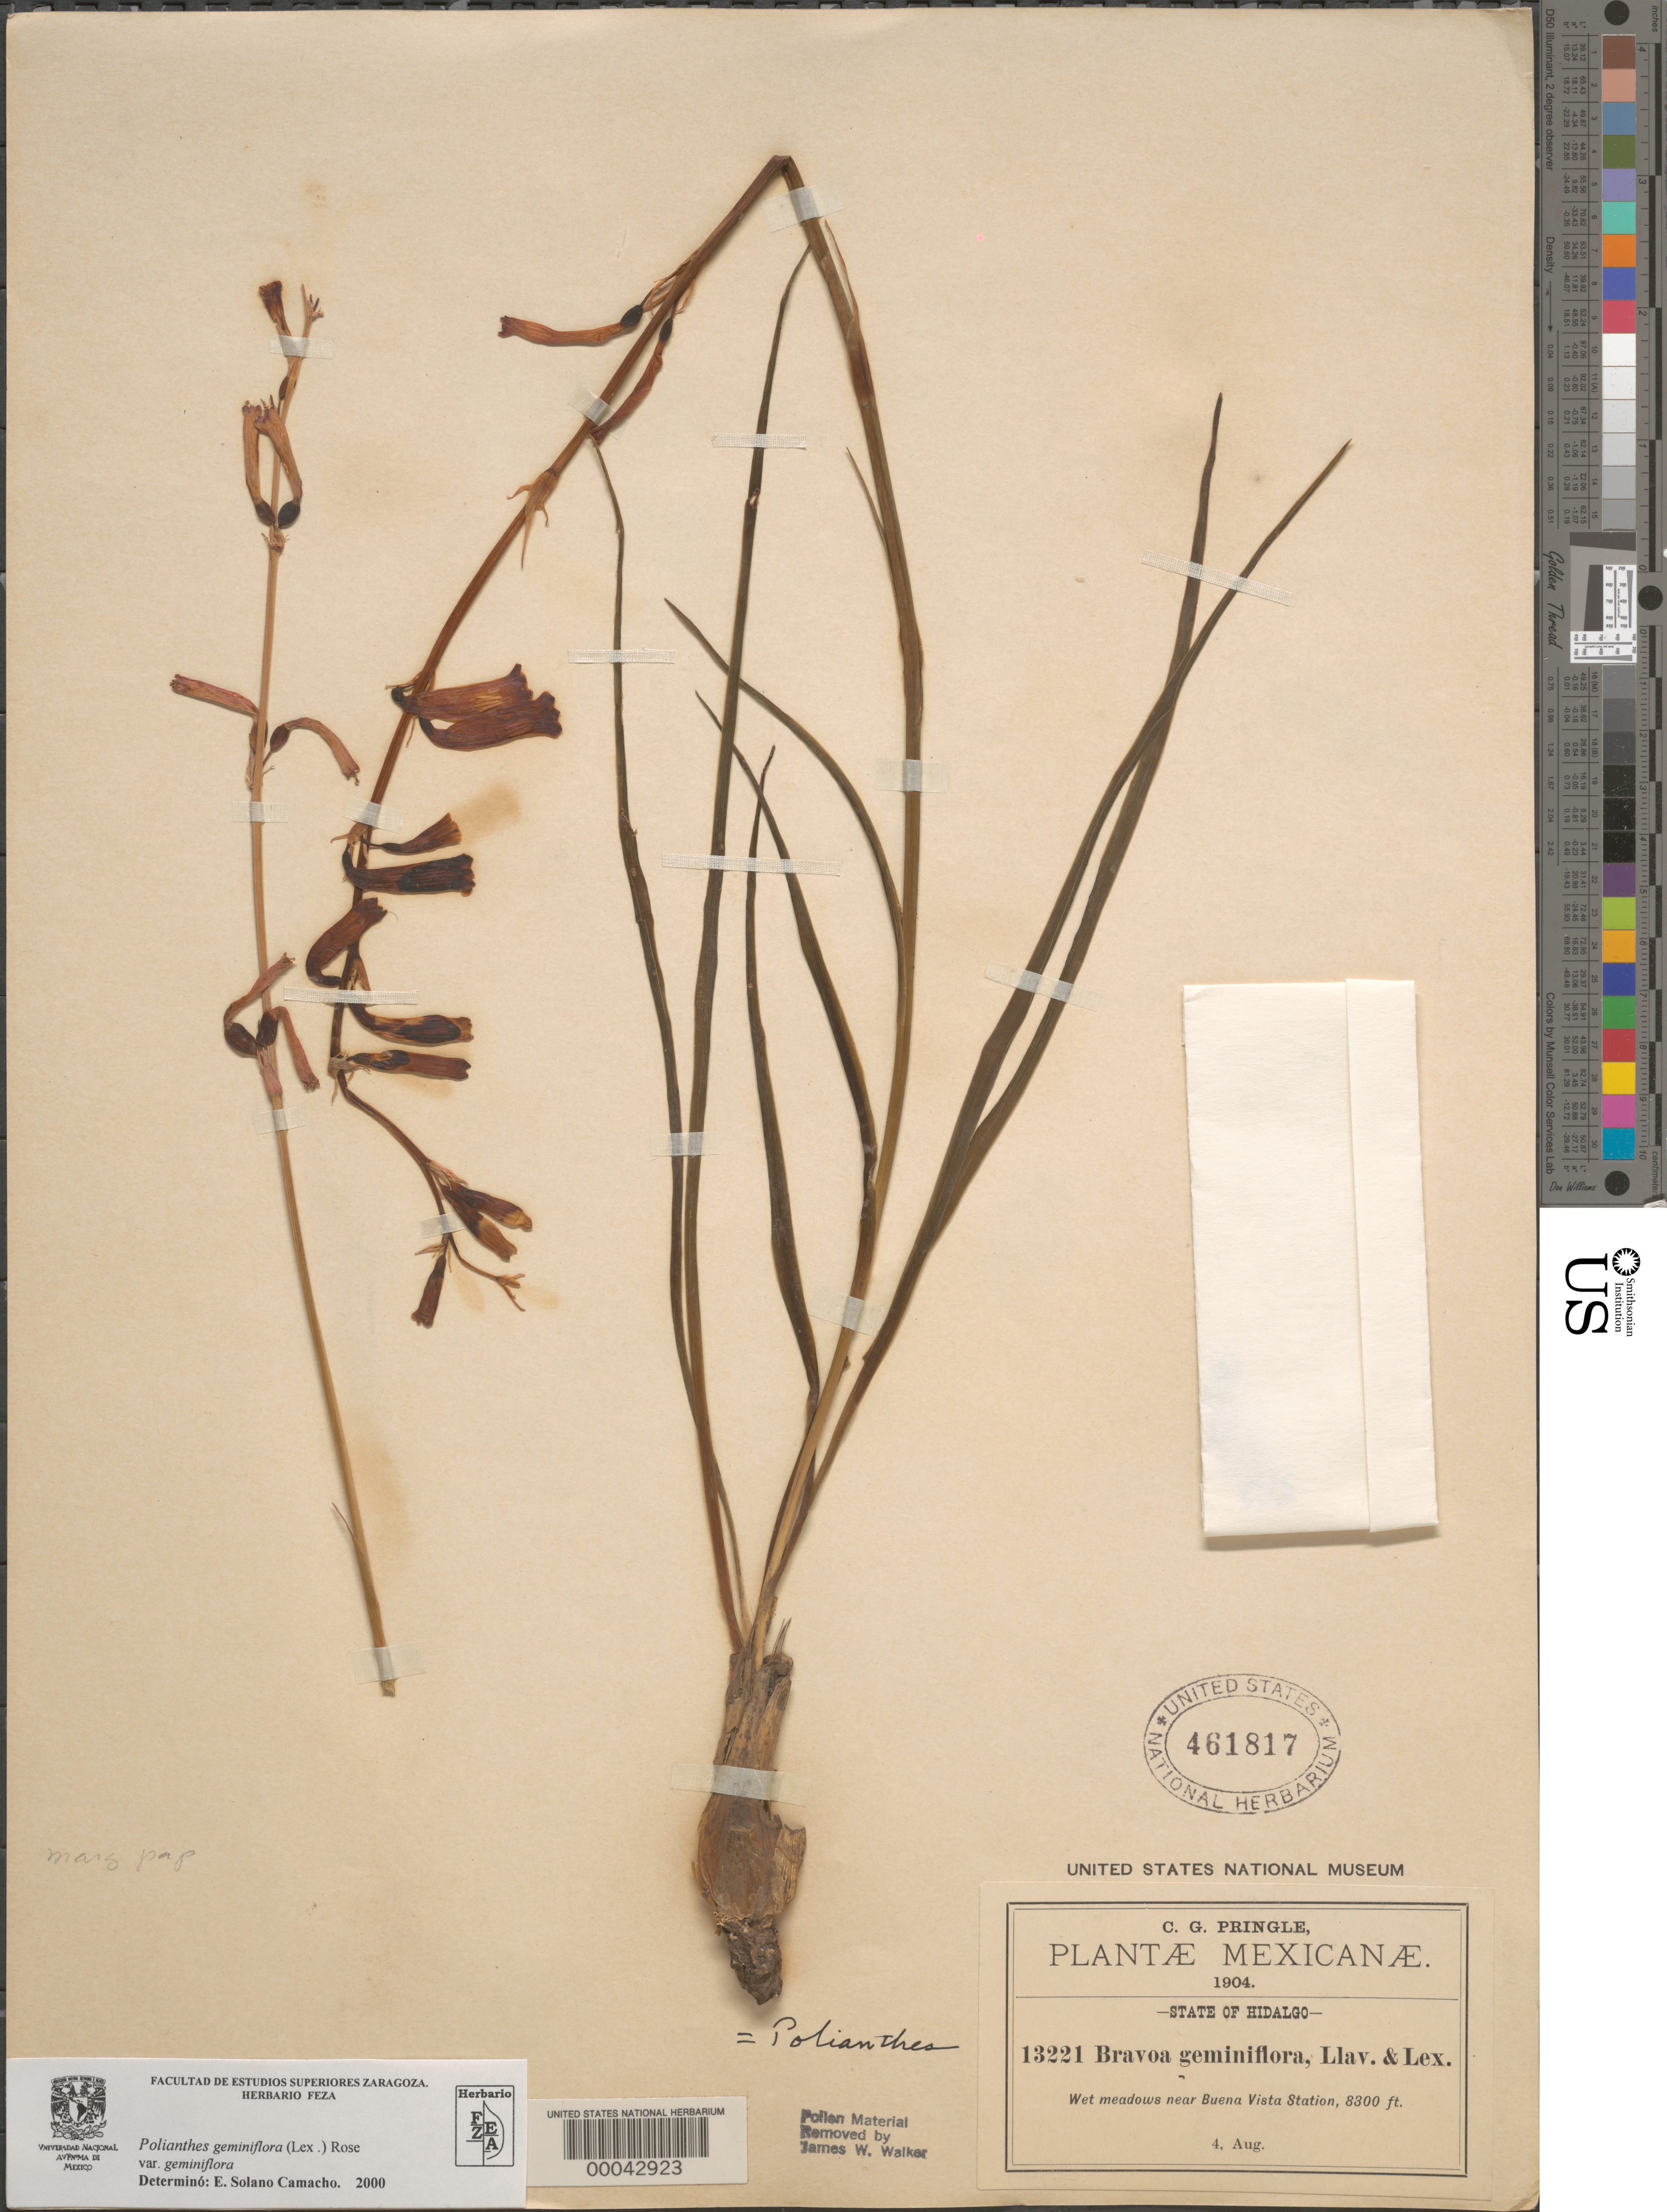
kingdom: Plantae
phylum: Tracheophyta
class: Liliopsida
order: Asparagales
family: Asparagaceae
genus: Polianthes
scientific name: Polianthes geminiflora var. geminiflora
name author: (Lex.) Rose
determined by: Solano C., E.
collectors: C. G. Pringle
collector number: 13221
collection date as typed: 04 Aug 1904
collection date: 1904-08-04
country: Mexico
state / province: Hidalgo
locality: Near Buena Vista Station.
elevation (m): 2530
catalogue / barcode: US 461817